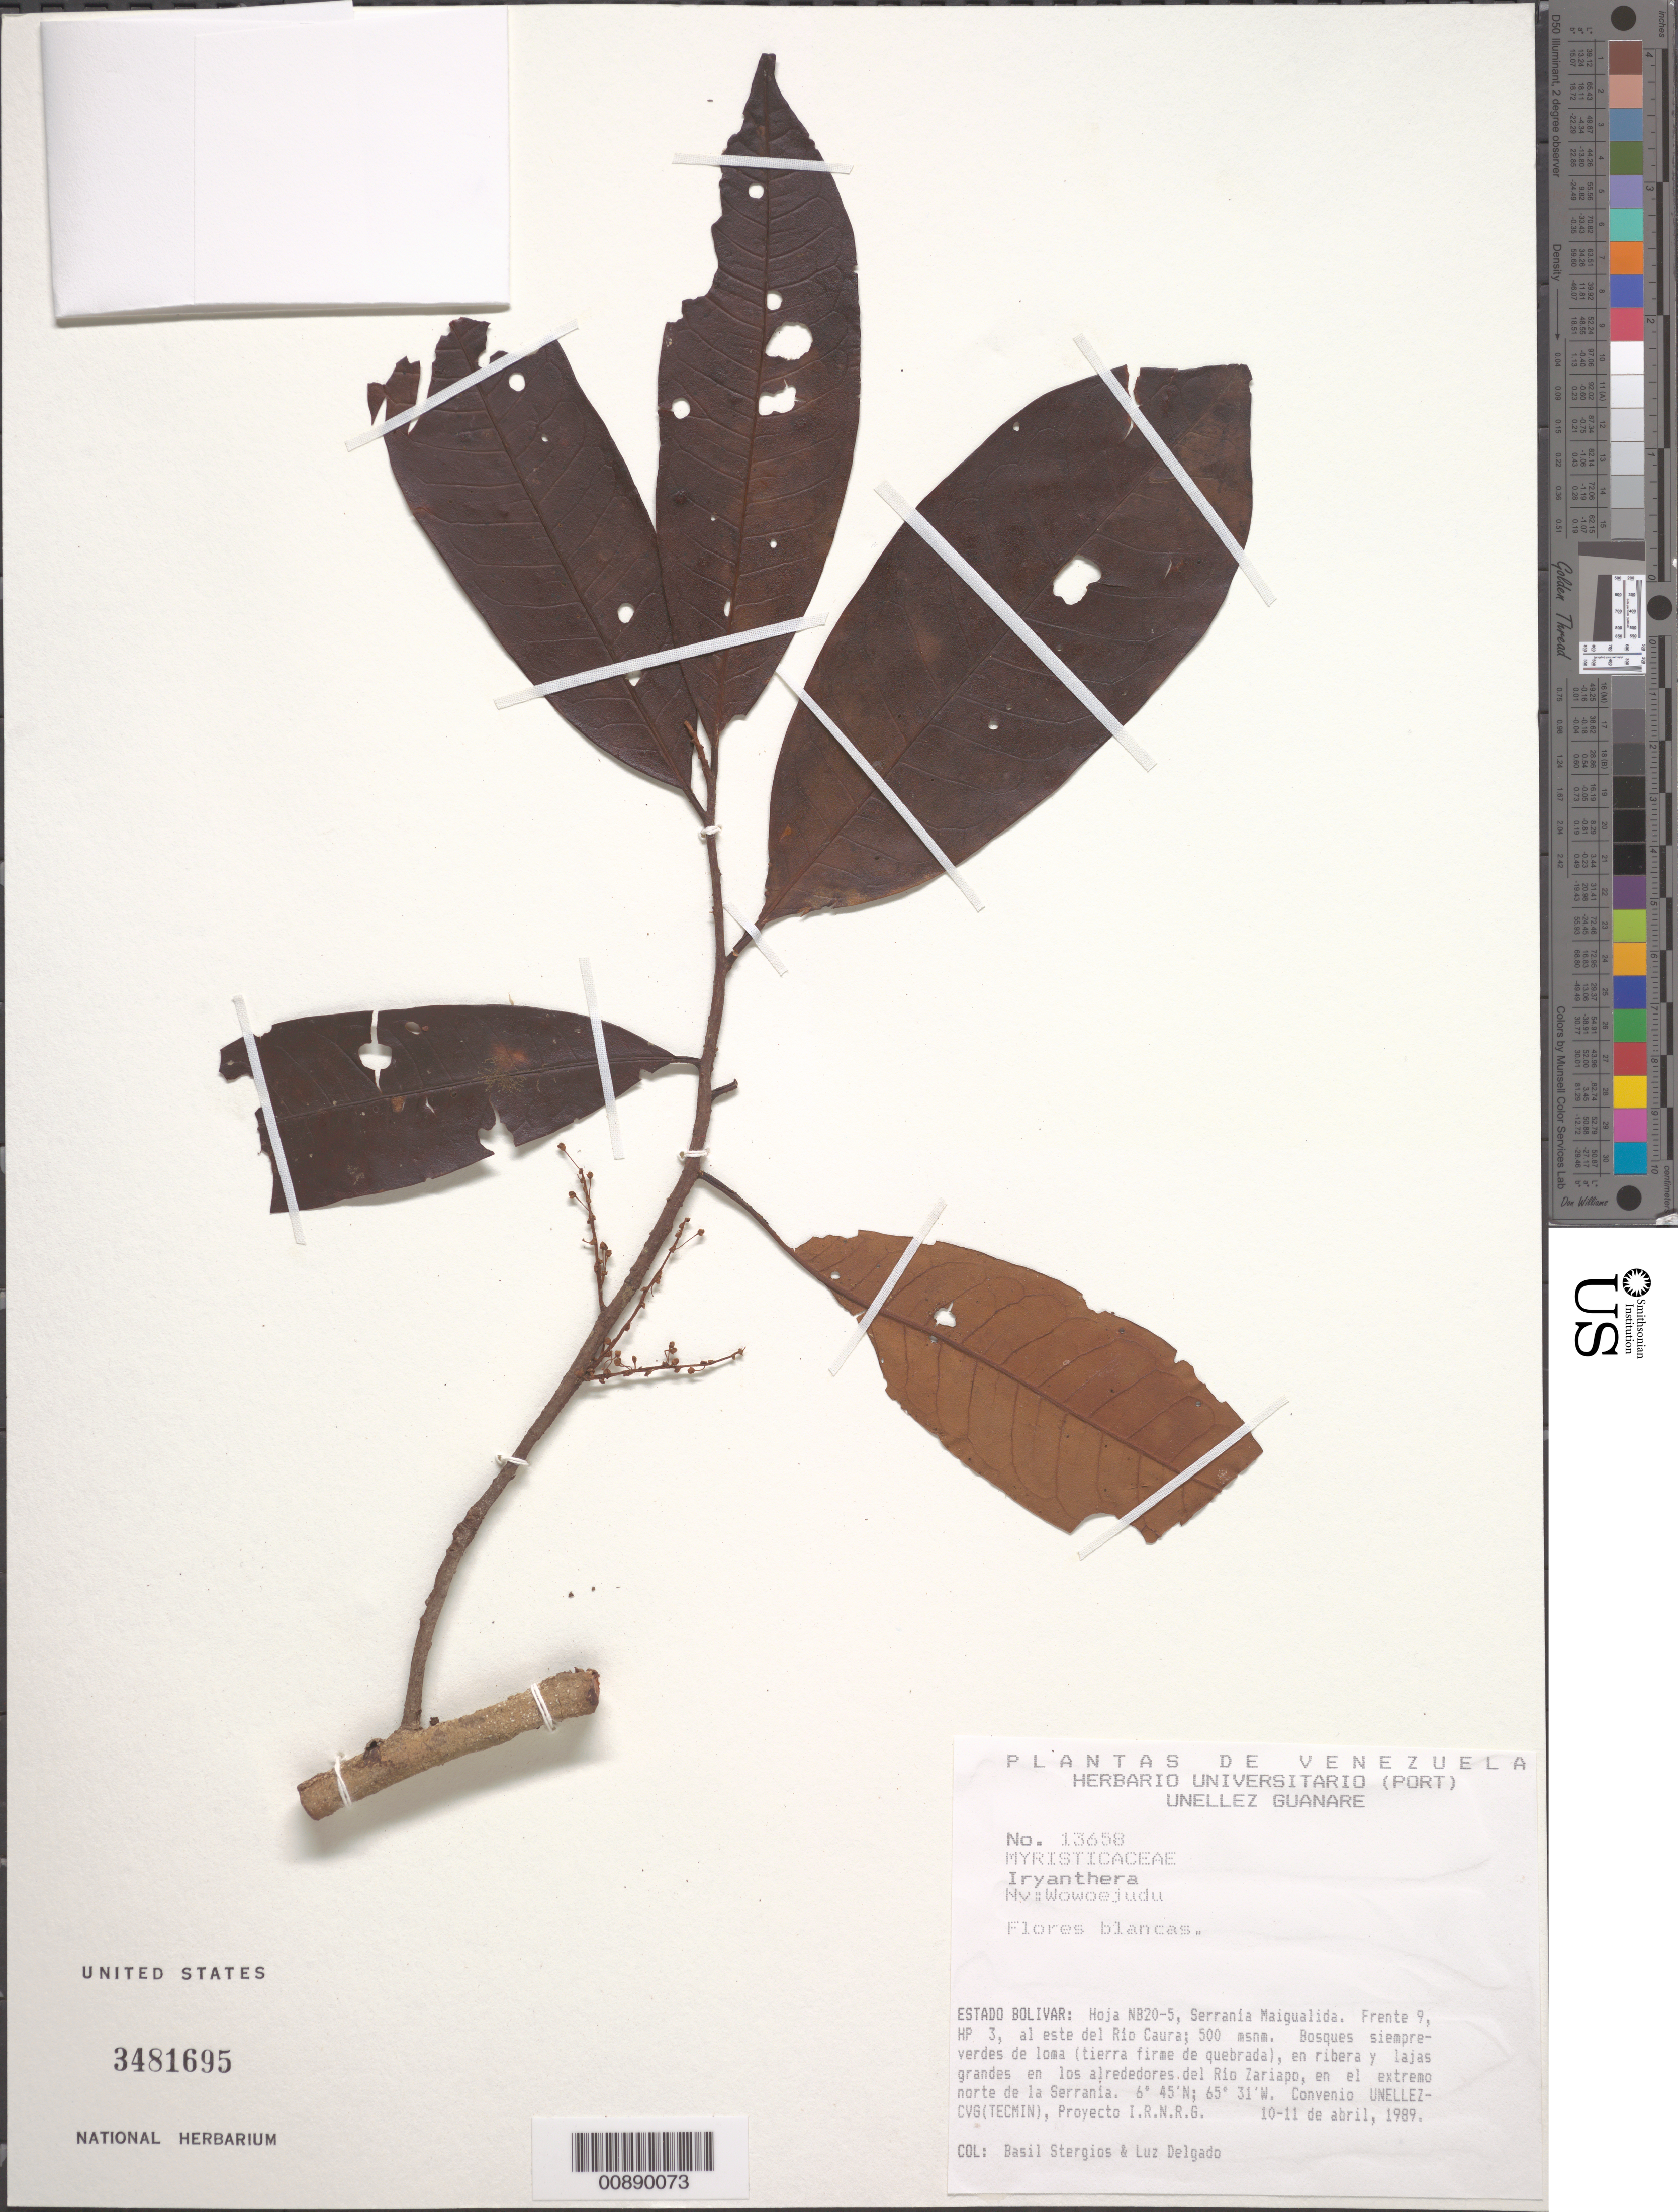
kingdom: Plantae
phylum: Tracheophyta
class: Magnoliopsida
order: Magnoliales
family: Myristicaceae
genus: Iryanthera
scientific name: Iryanthera sp.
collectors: B. G. Stergios & L. Delgado V.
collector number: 13658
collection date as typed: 10-Apr-89 to 11-Apr-89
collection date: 1989-04-10/1989-04-11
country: Venezuela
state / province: Bolívar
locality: Serrania Maigualida, E del río Caura, alrededores del río Zariapo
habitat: Bosques siempre-verdes de loma (tierra firme de quebrada), en ribera y lajas grandes en los alrededores del río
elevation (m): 500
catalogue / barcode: US 3481695